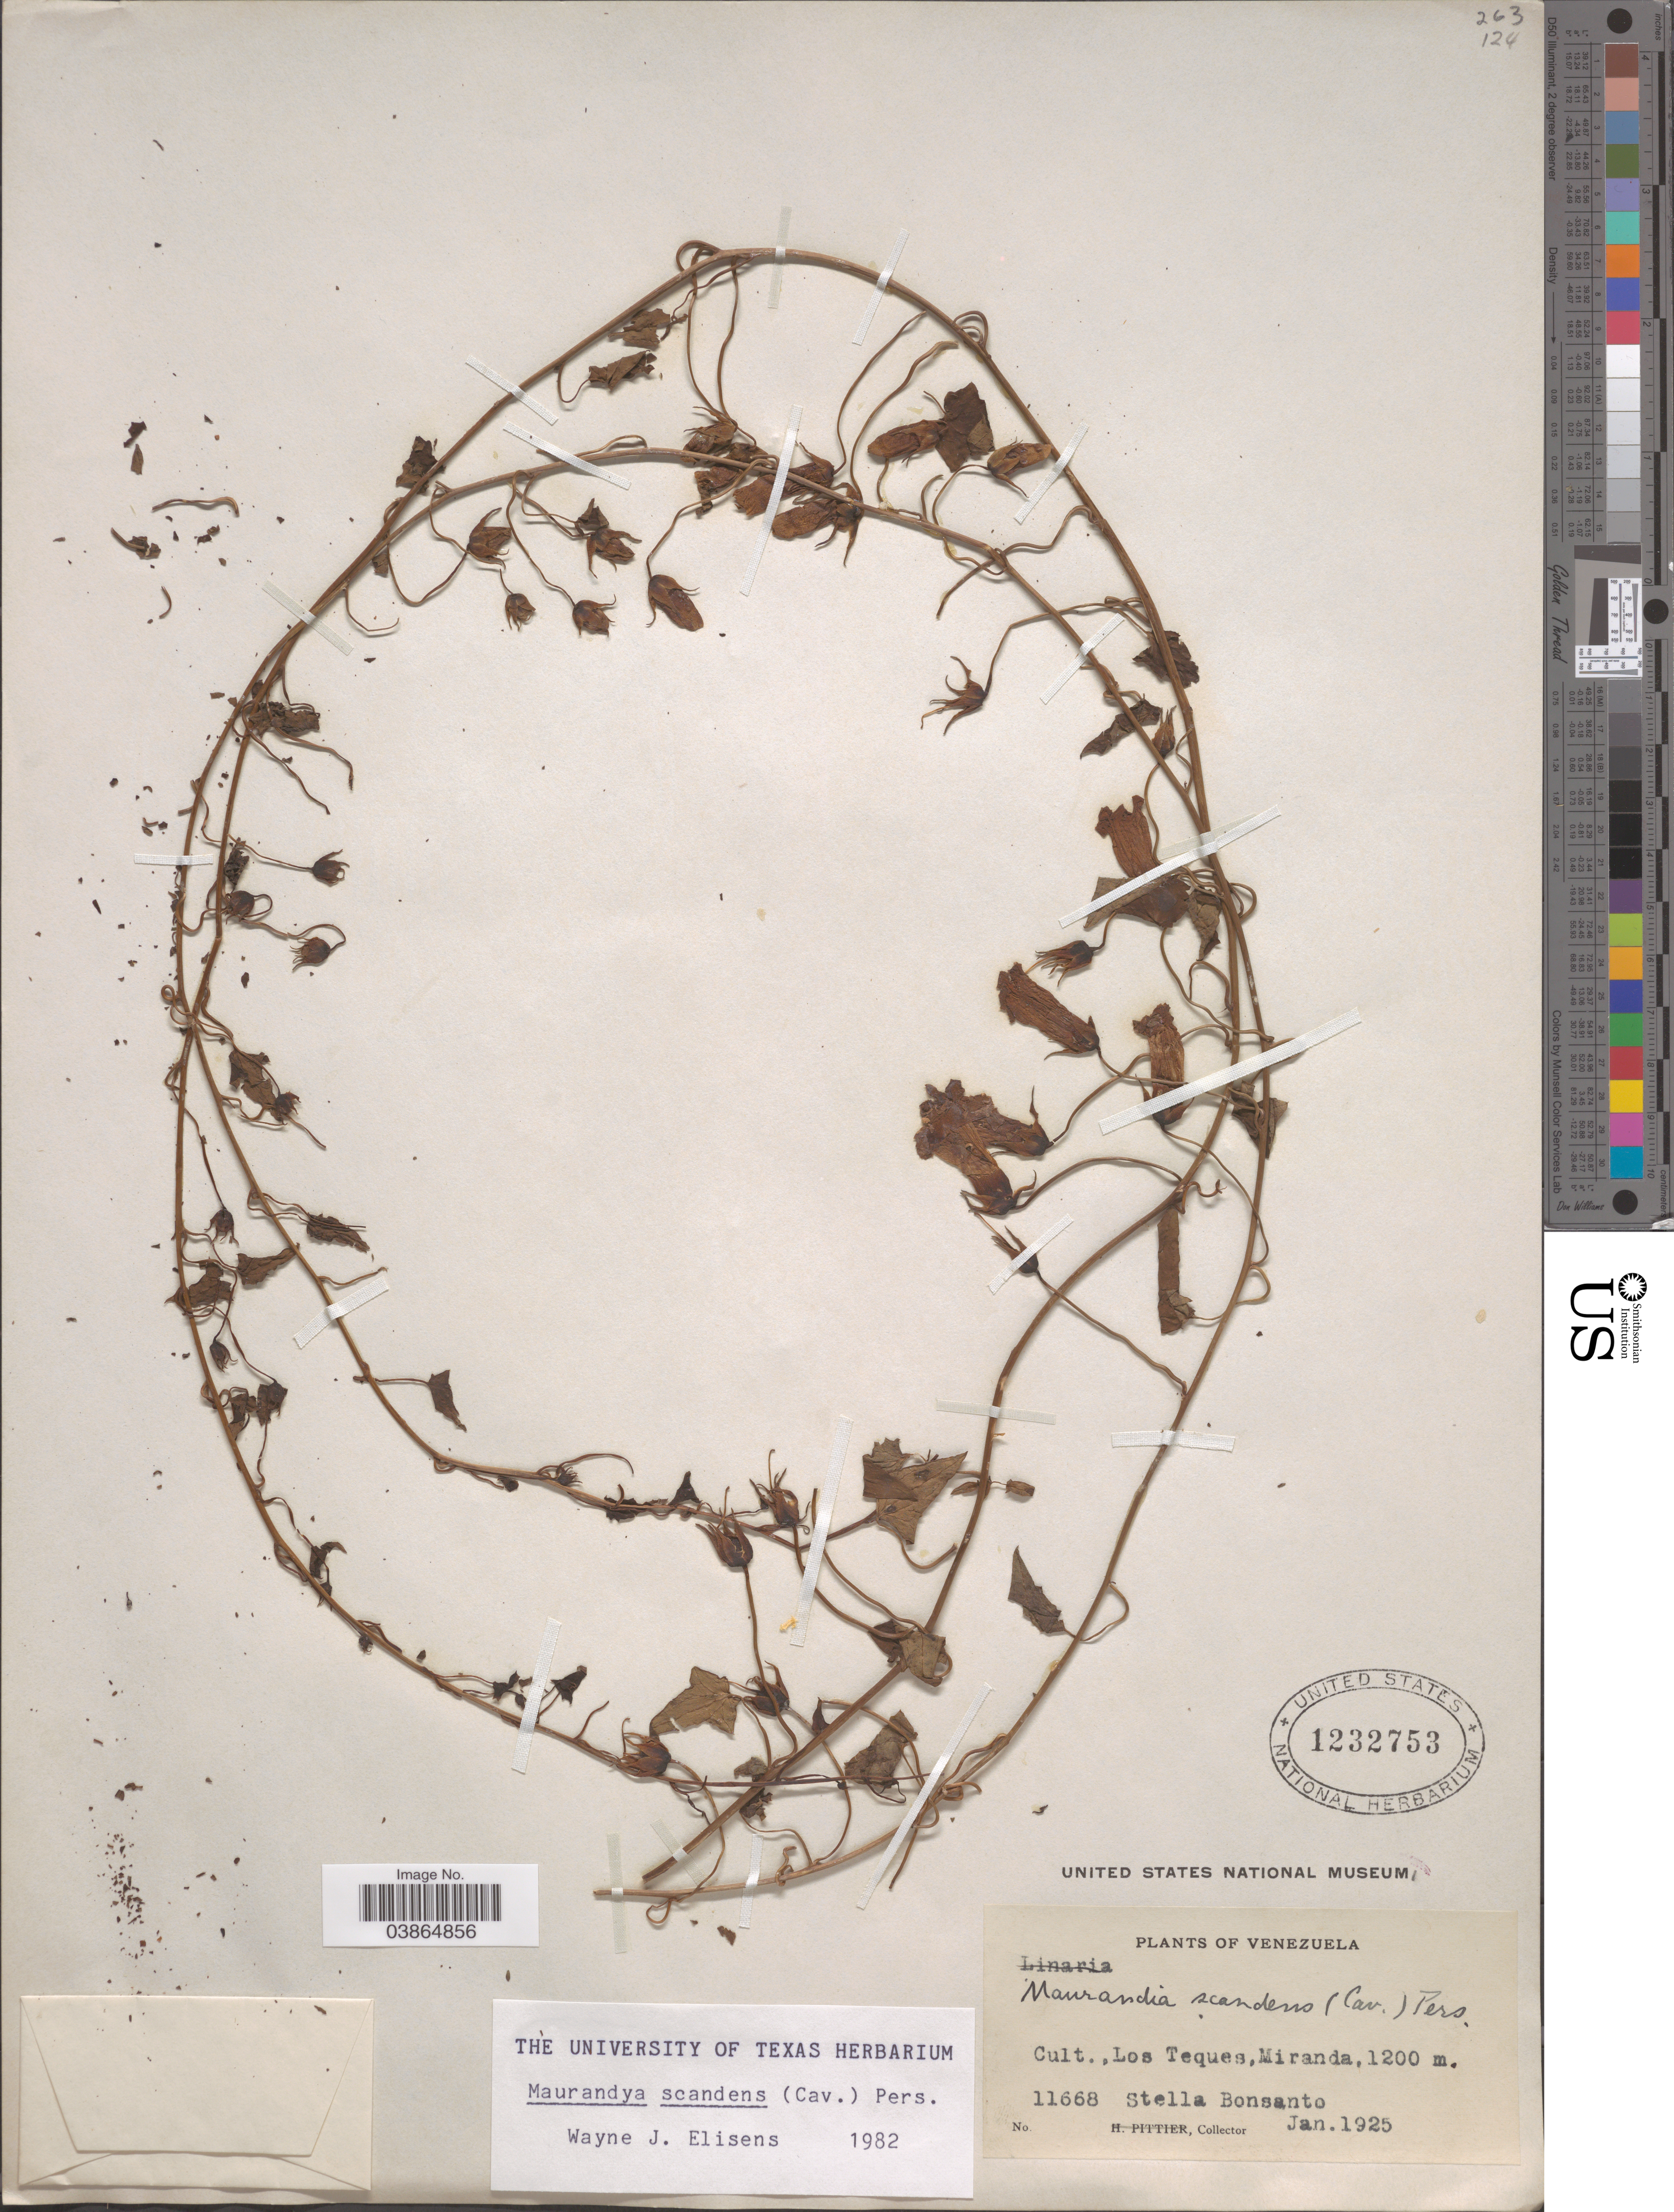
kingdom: Plantae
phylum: Tracheophyta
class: Magnoliopsida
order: Lamiales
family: Plantaginaceae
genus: Maurandya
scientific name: Maurandya scandens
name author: (Cav.) Pers.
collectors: S. Bonsanto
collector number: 11668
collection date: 1925-01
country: Venezuela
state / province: Miranda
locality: Los Teques.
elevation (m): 1200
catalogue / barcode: US 1232753